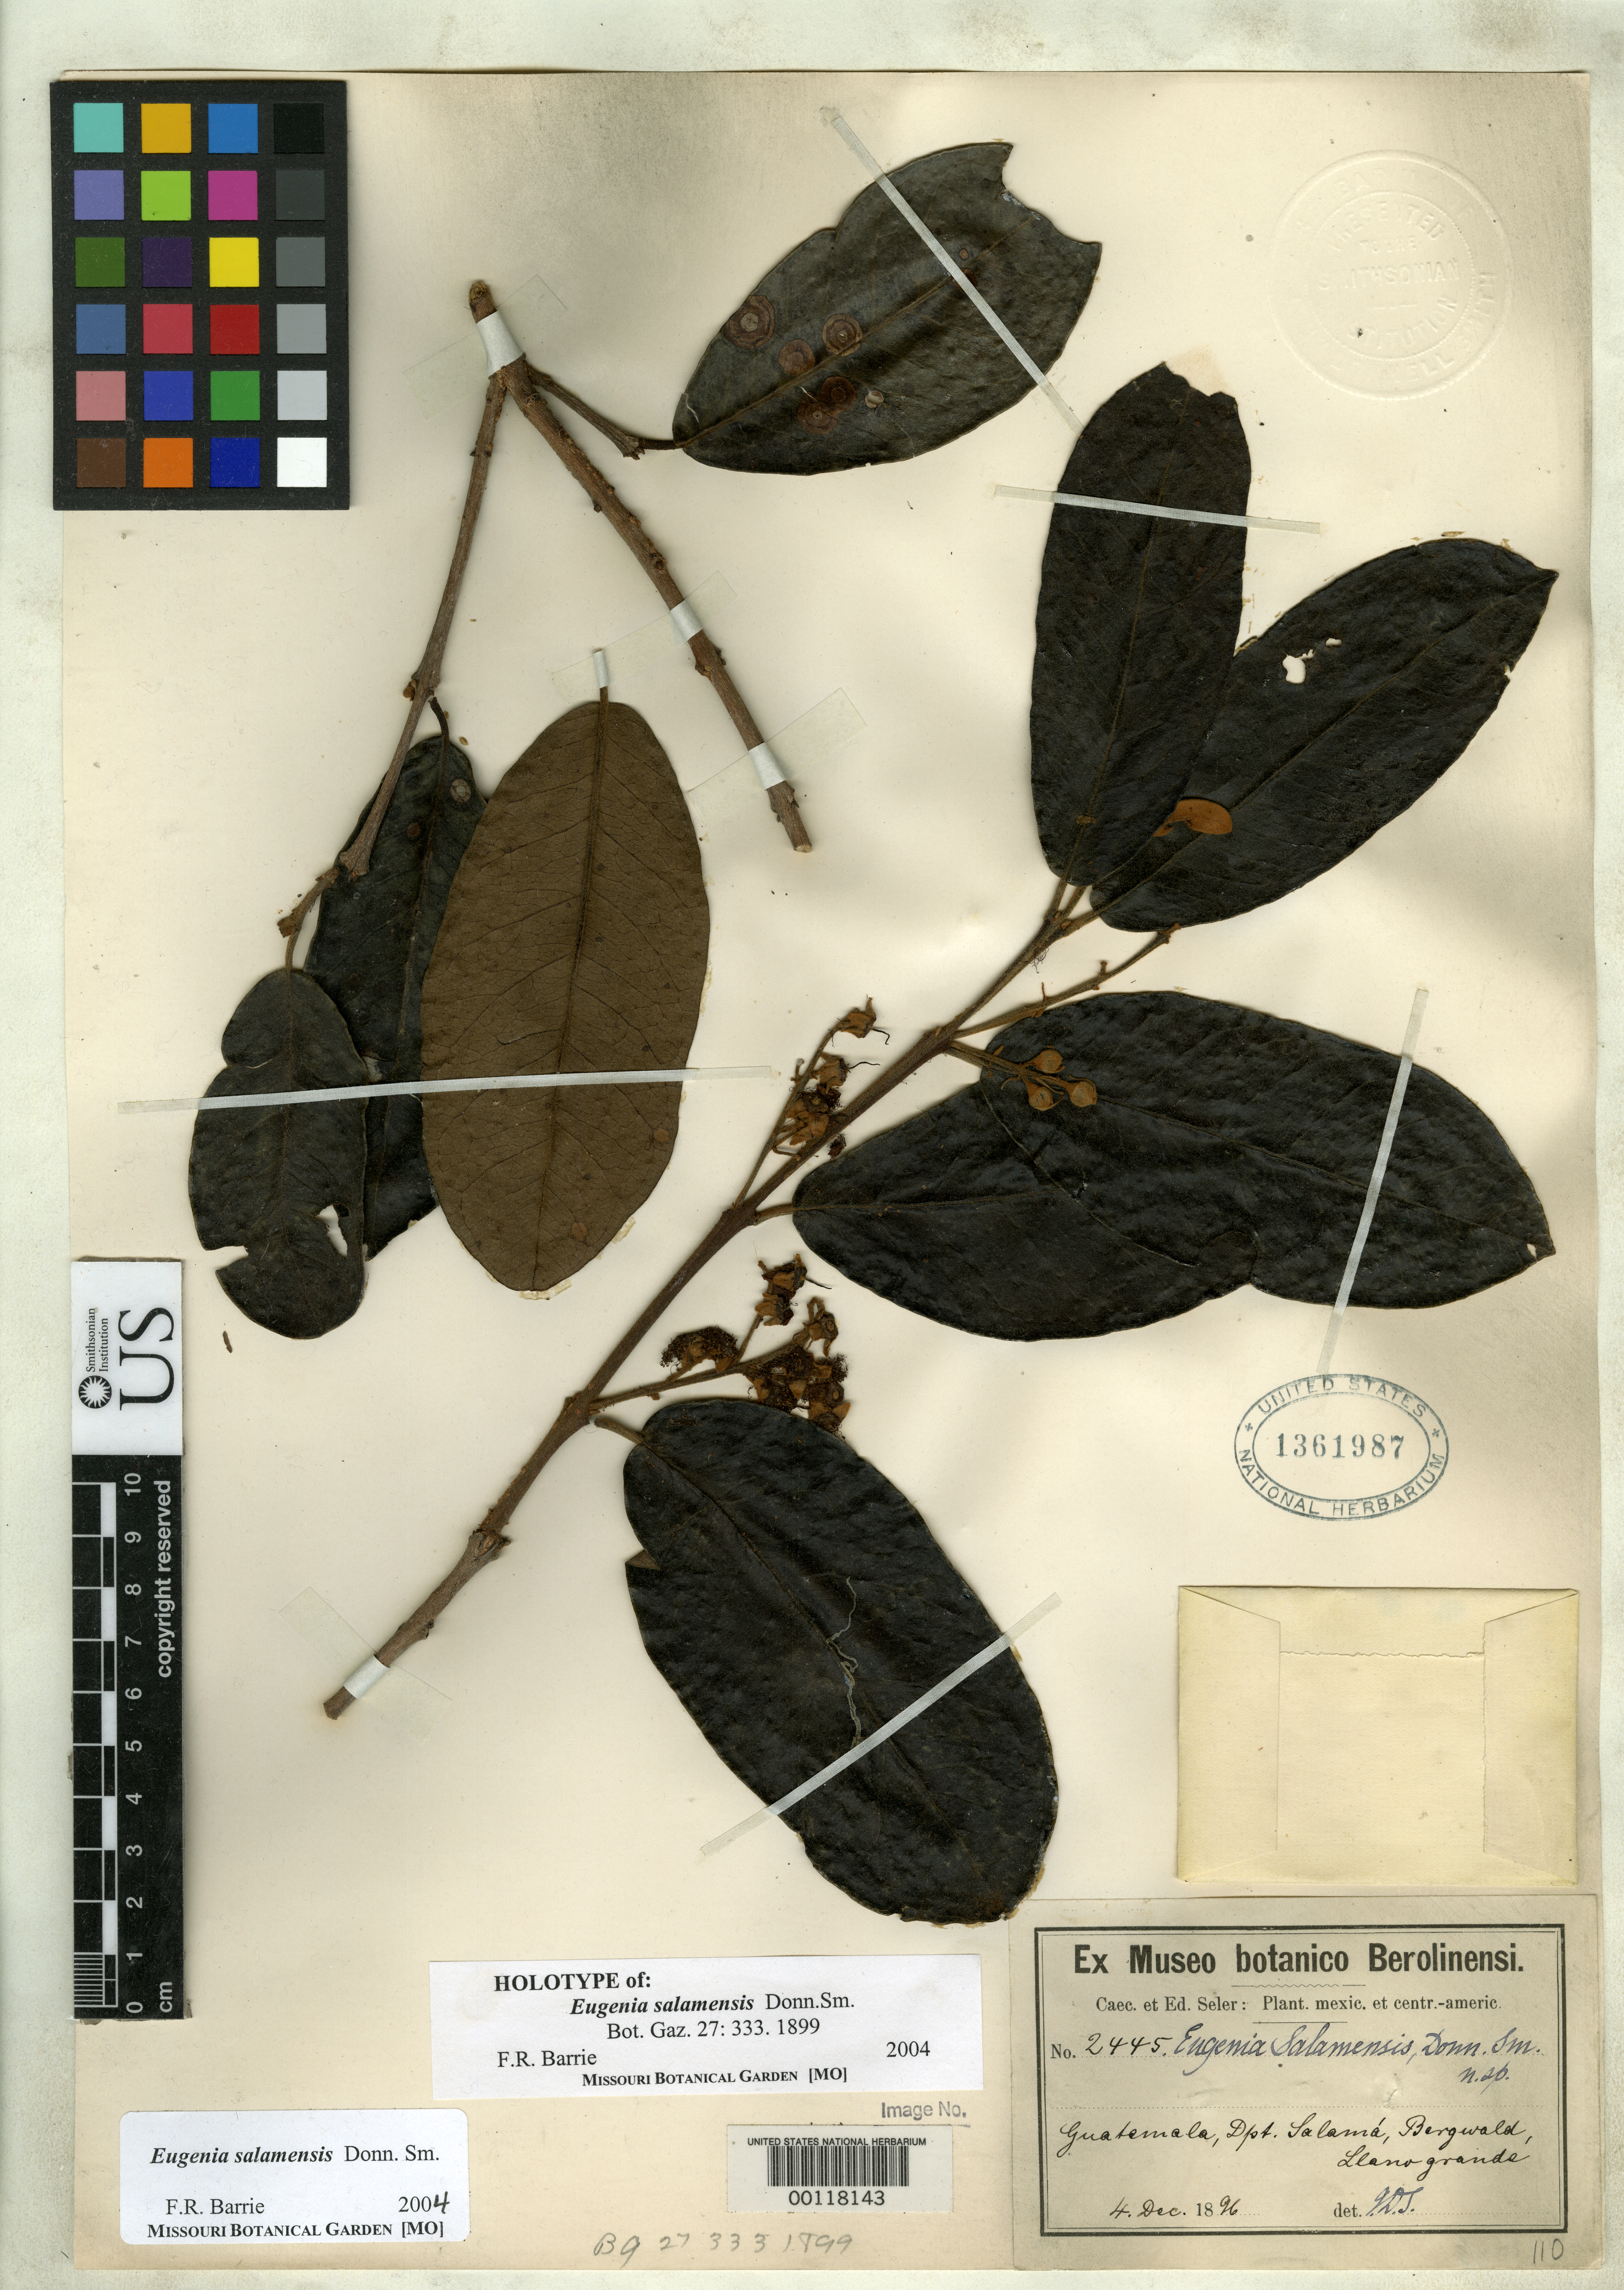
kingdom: Plantae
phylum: Tracheophyta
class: Magnoliopsida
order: Myrtales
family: Myrtaceae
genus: Eugenia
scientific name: Eugenia salamensis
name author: Donn. Sm.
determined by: Barrie, F. R.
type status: Holotype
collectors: C. Seler & E. G. Seler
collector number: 2445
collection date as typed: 04 Dec 1896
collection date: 1896-12-04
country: Guatemala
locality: Salama, bergwald, Llano Grande.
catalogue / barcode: US 1361987